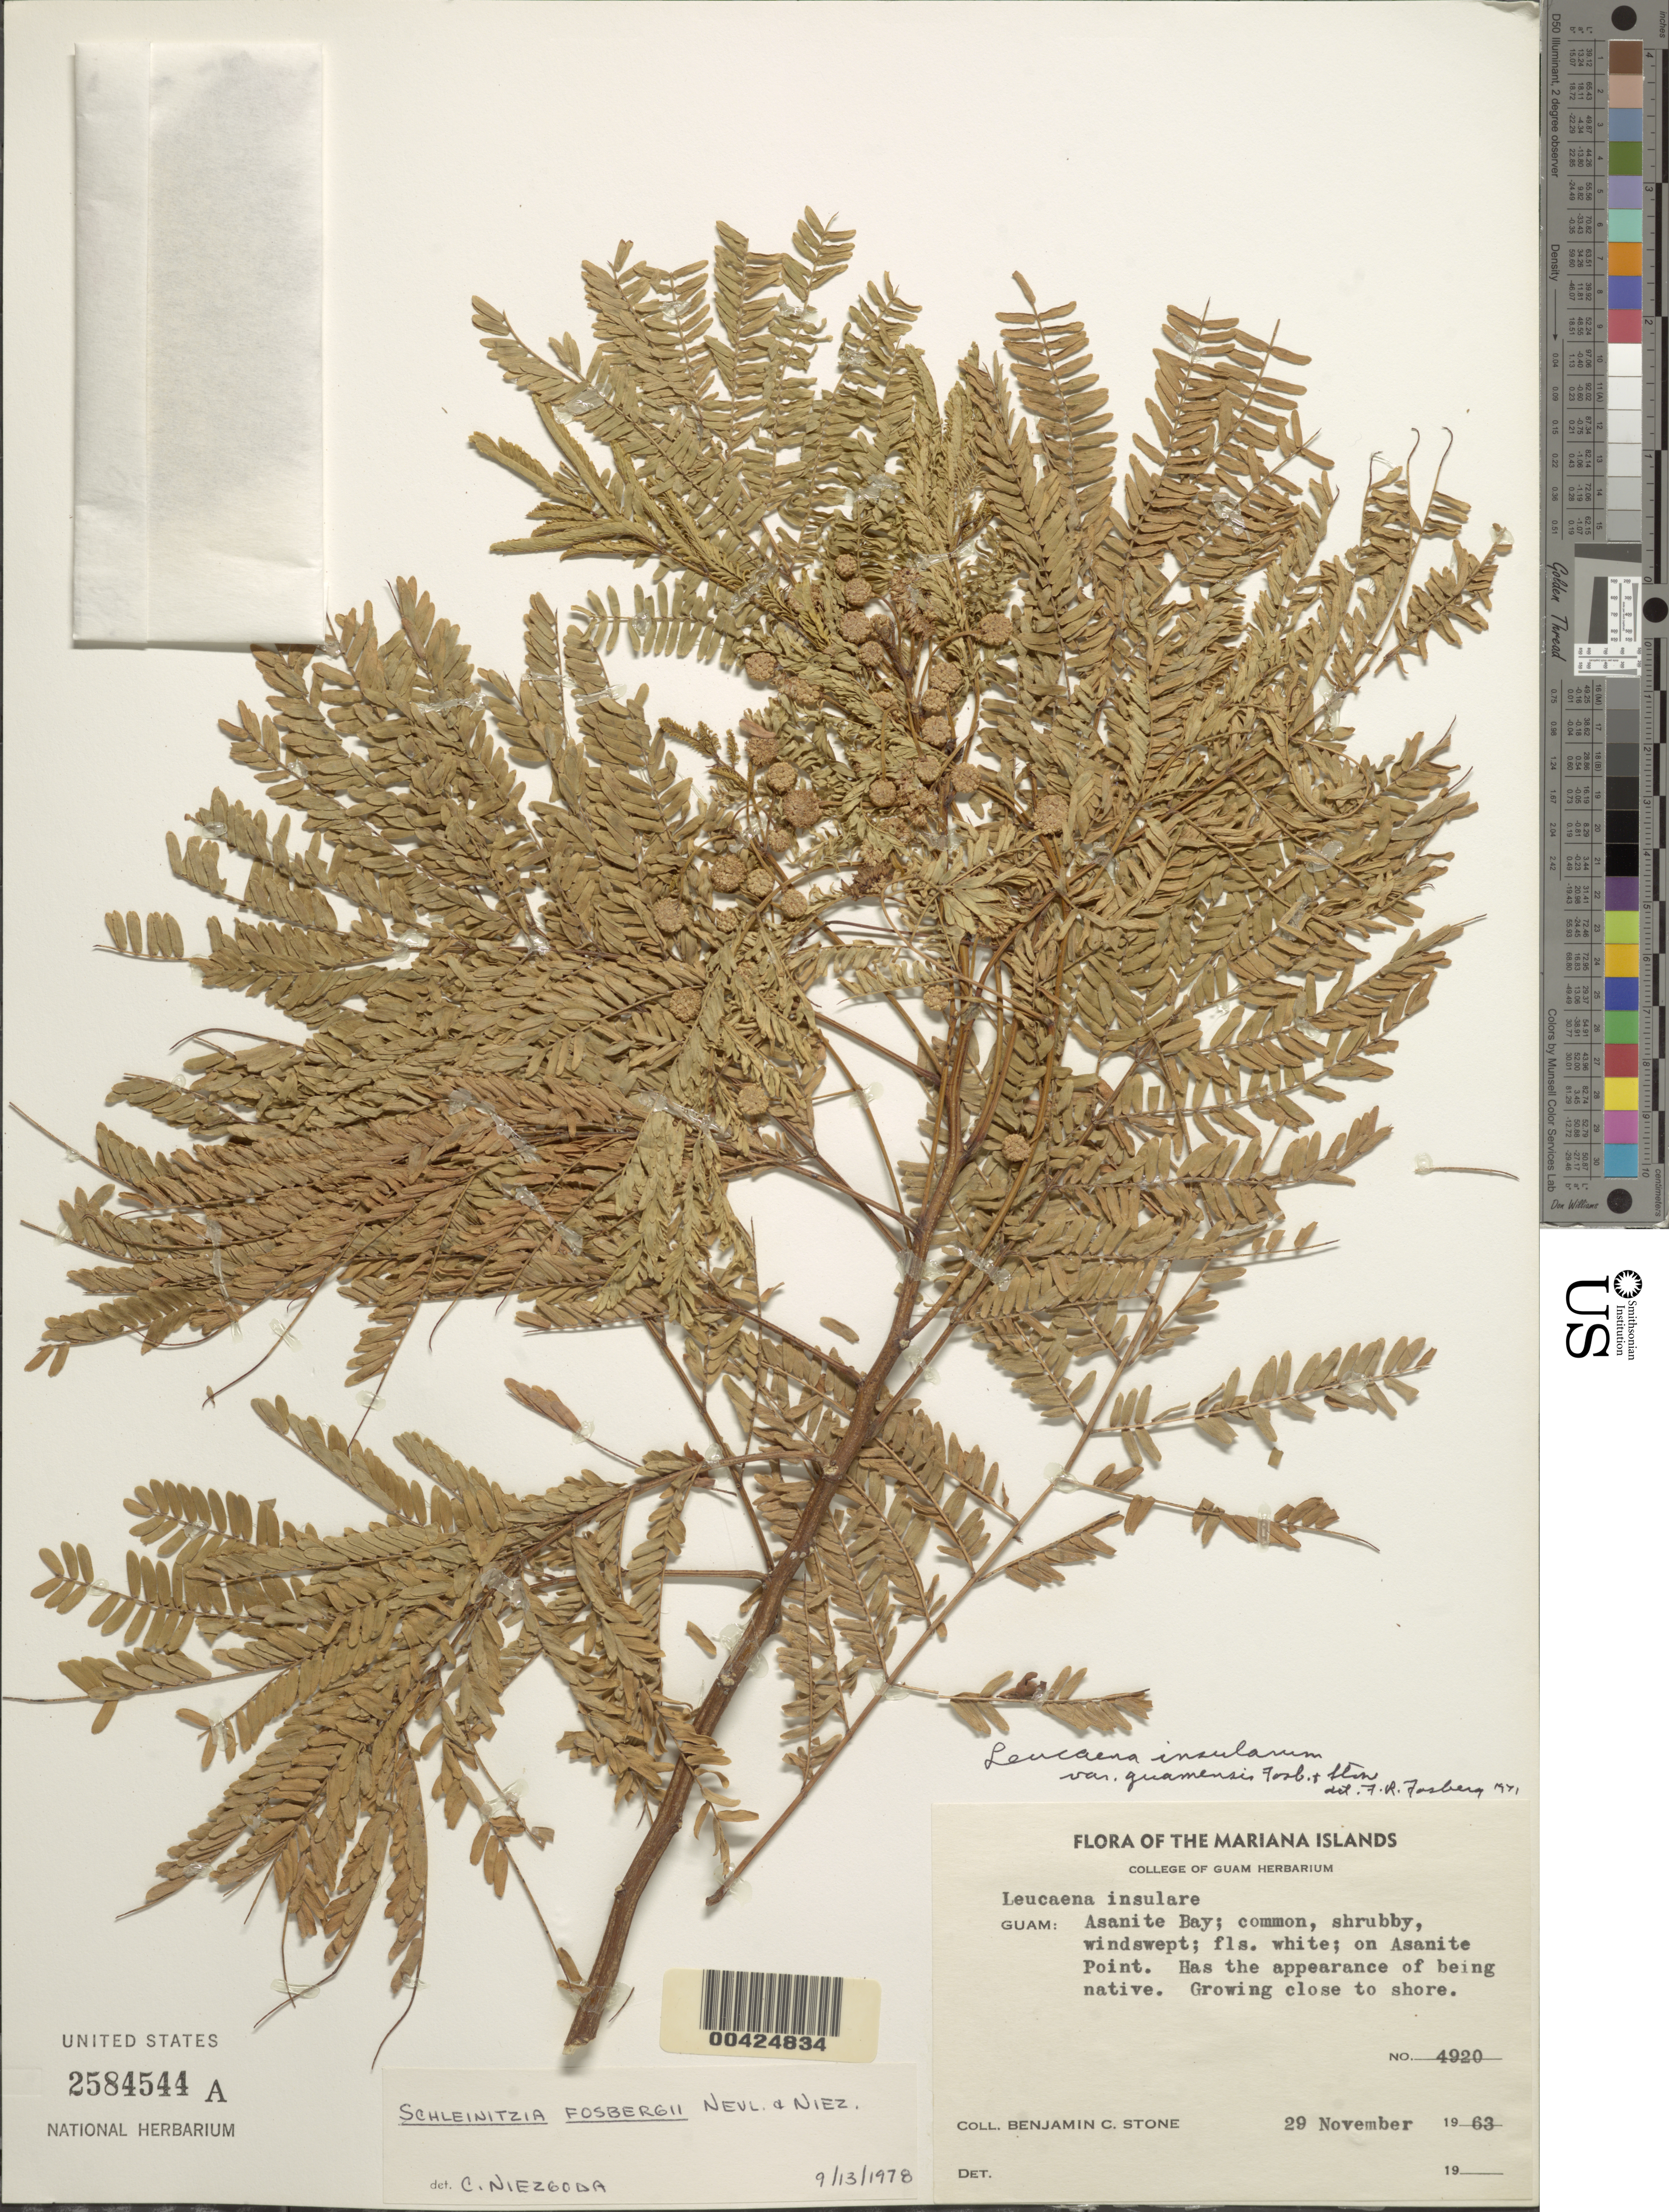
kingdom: Plantae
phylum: Tracheophyta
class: Magnoliopsida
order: Fabales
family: Fabaceae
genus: Schleinitzia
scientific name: Schleinitzia fosbergii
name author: Nevl. & Niez.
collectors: B. C. Stone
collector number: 4920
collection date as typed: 29 Nov 1963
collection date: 1963-11-29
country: Guam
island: Guam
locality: Asanite bay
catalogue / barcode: US 2584544A